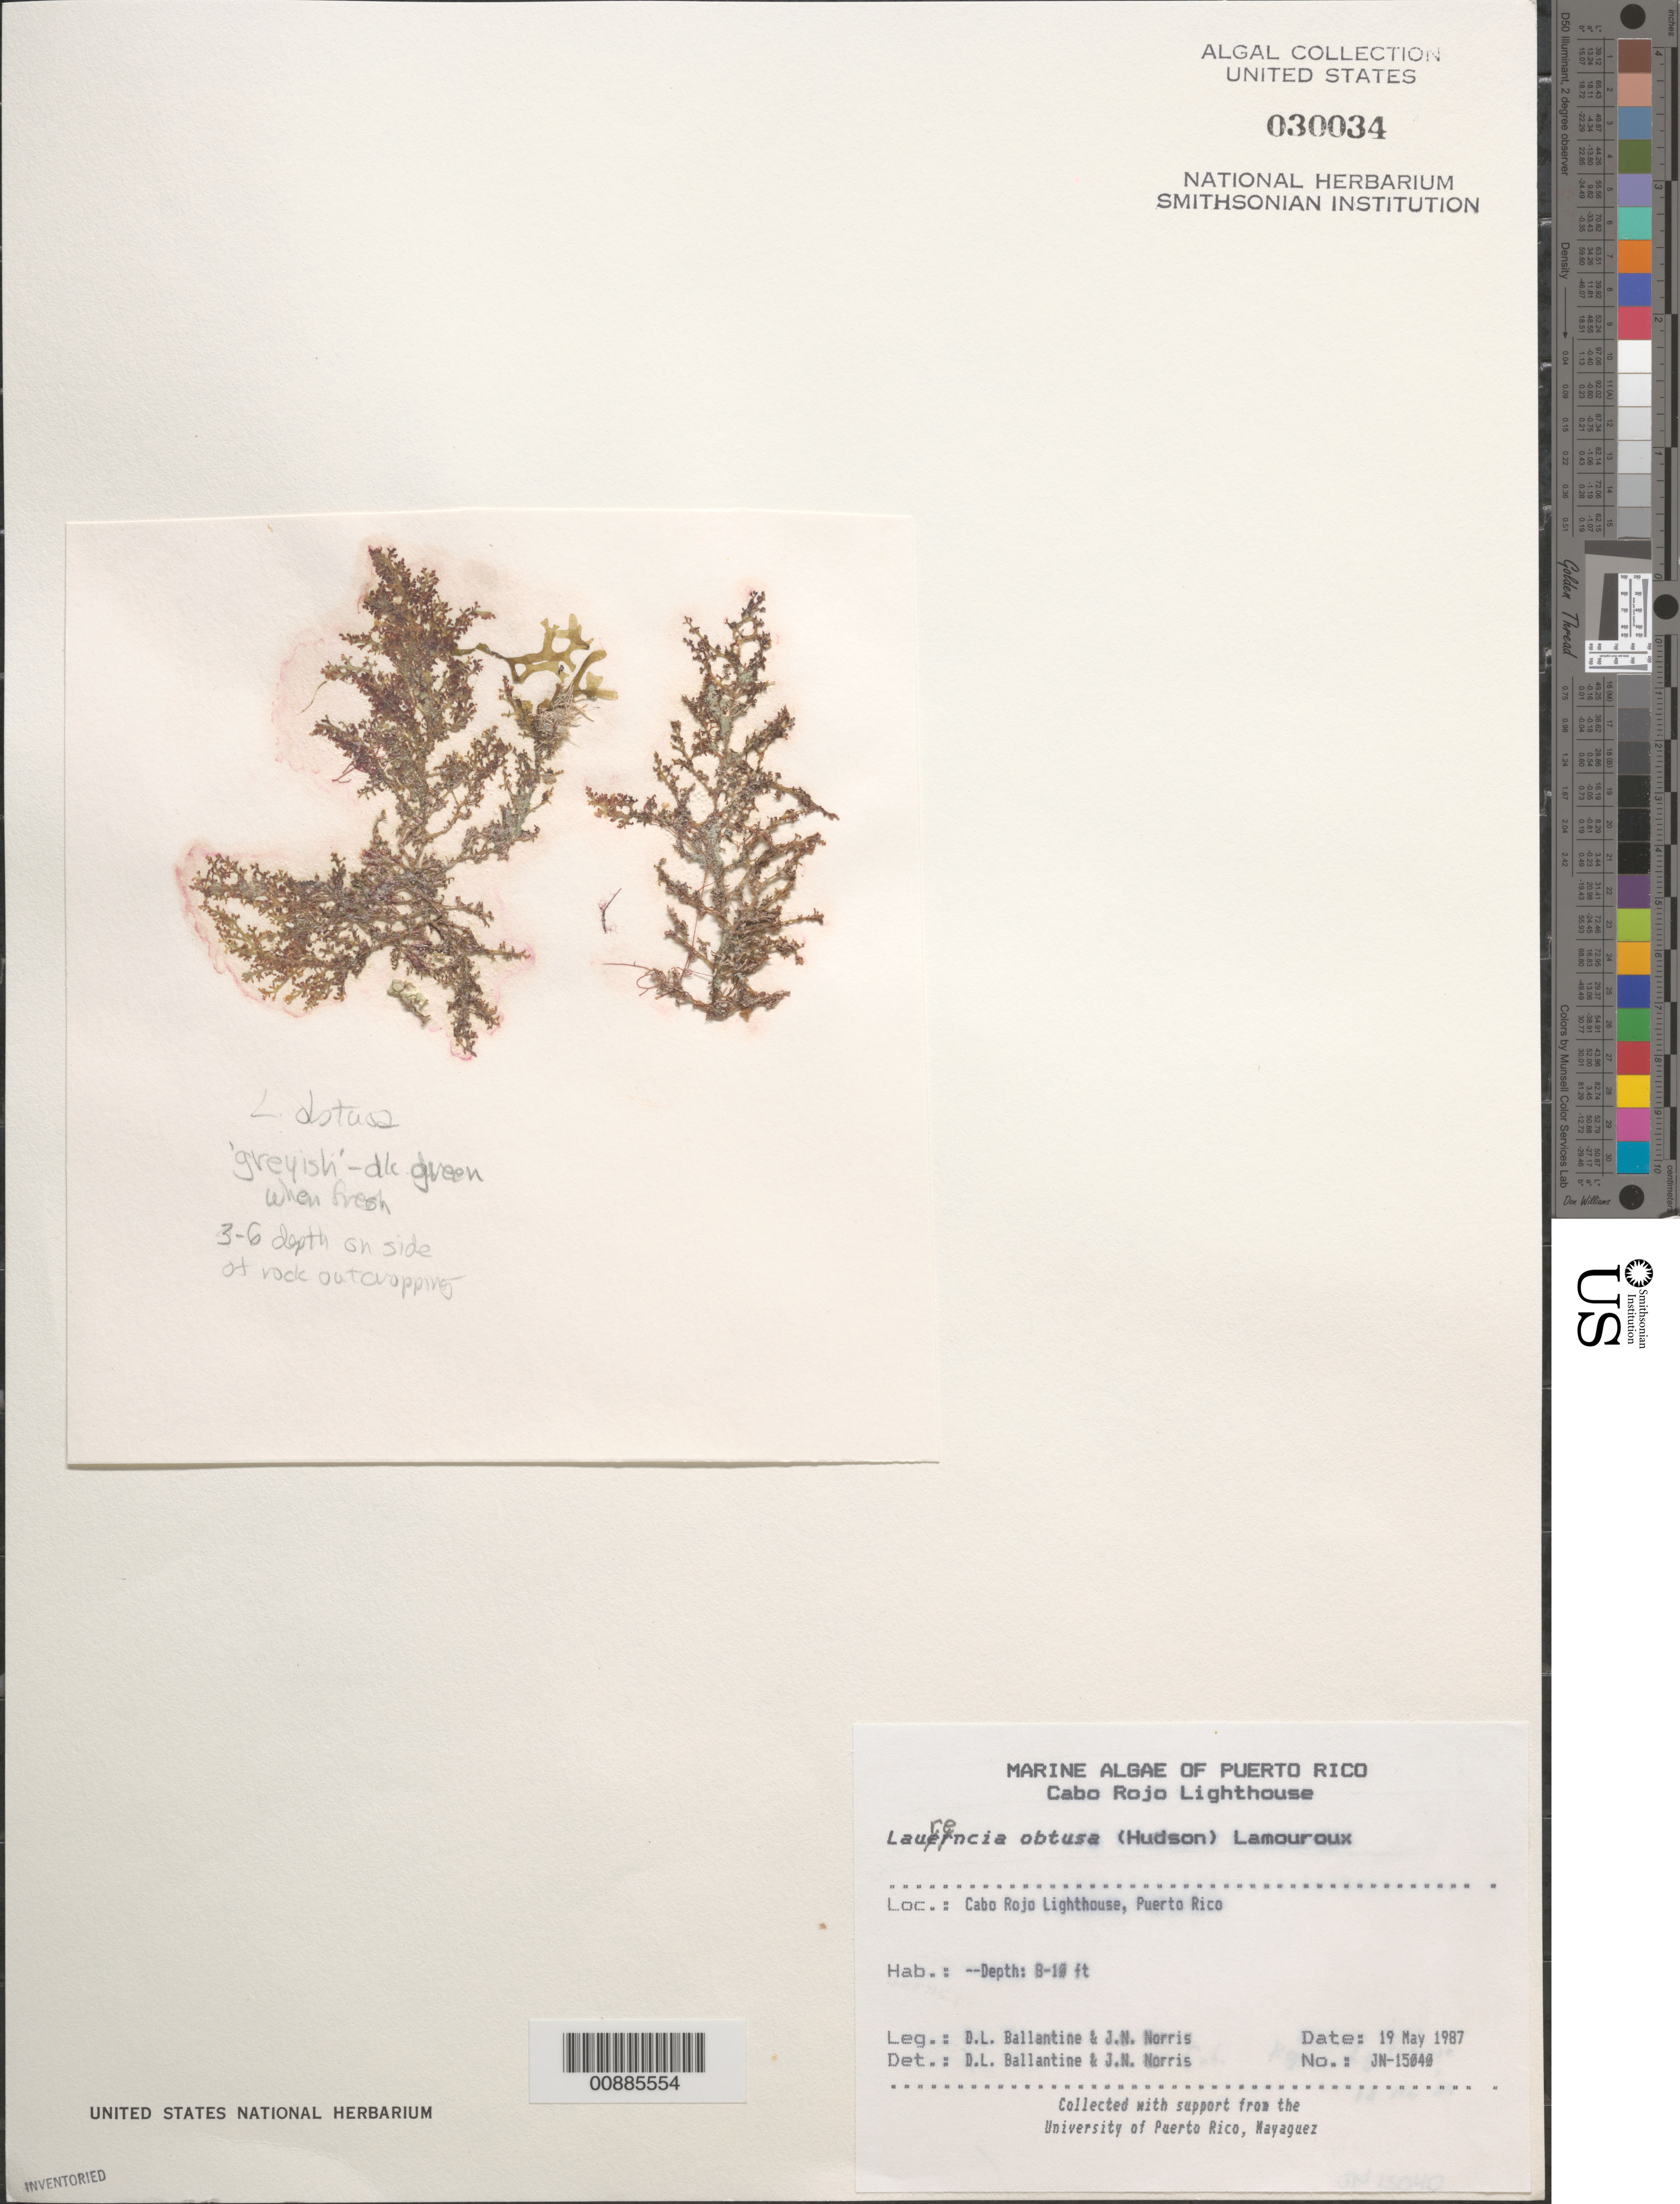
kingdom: Plantae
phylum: Rhodophyta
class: Florideophyceae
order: Ceramiales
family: Rhodomelaceae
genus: Laurencia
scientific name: Laurencia obtusa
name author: (Huds.) J.V.Lamouroux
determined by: Ballantine, D. L.; Norris, J. N.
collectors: D.L. Ballantine & J. N. Norris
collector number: JN-15040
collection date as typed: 19 May 1987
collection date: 1987-05-19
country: Puerto Rico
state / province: Cabo Rojo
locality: Cabo Rojo Lighthouse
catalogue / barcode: US 30034